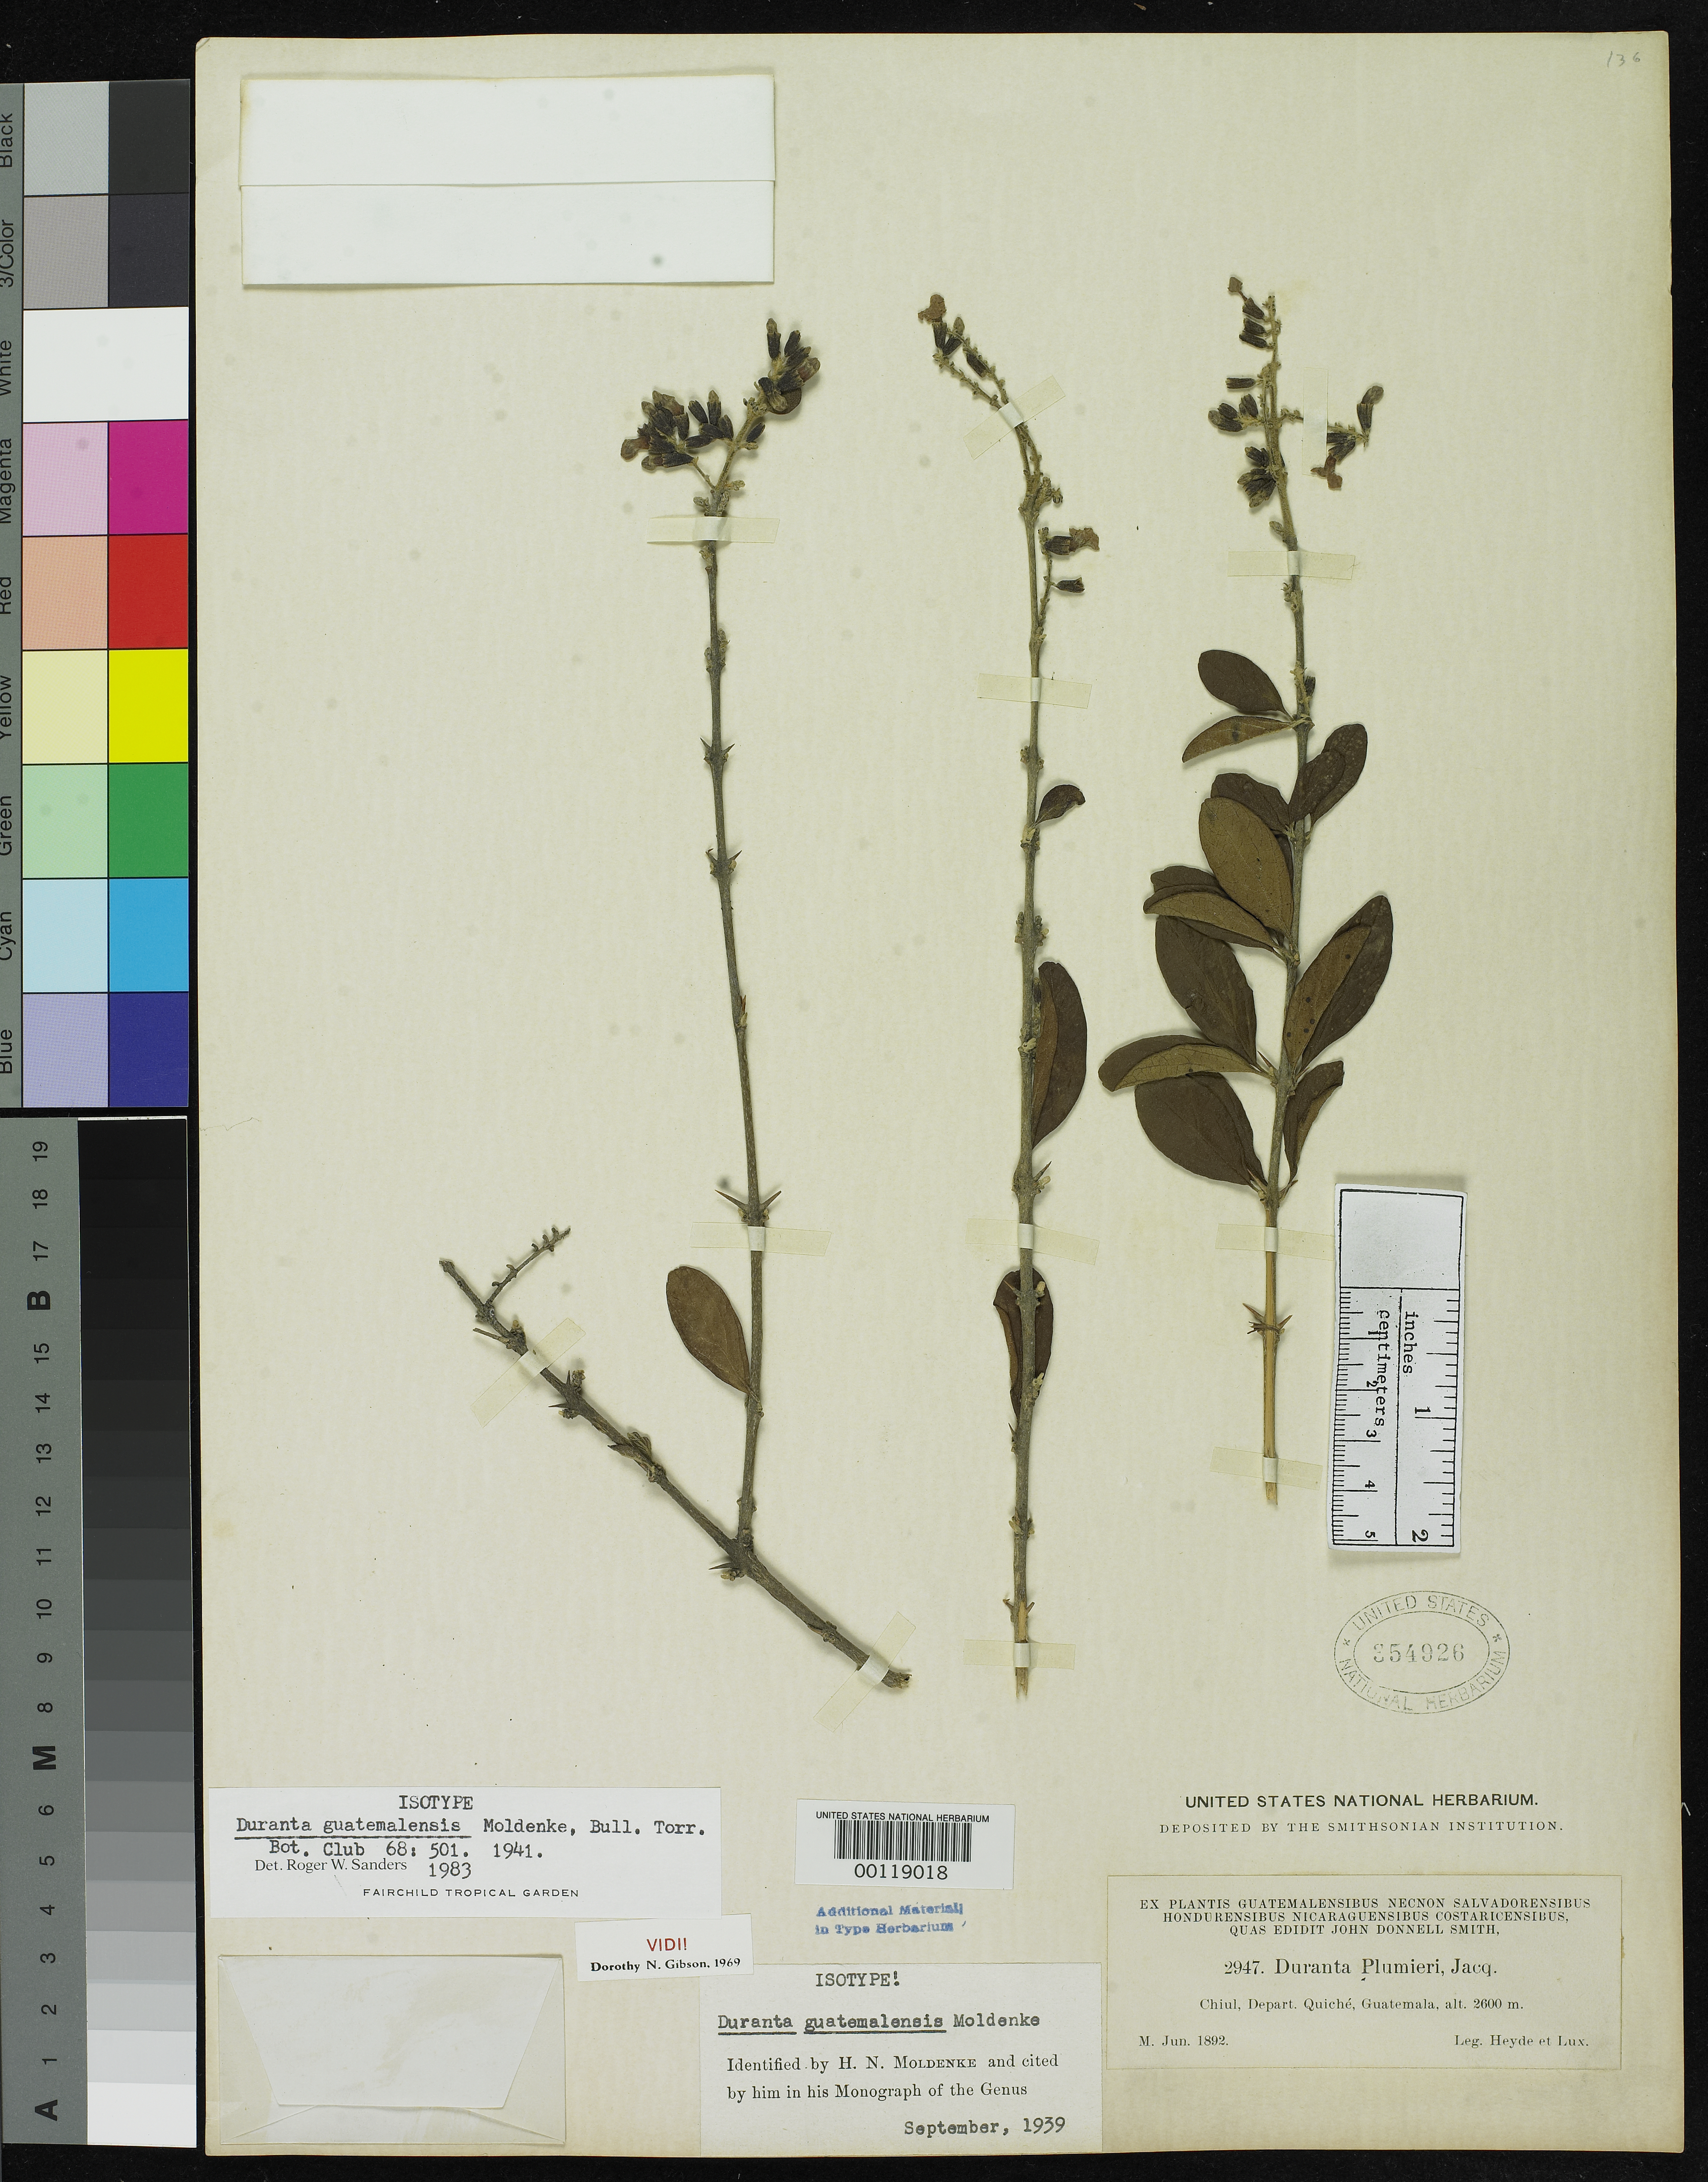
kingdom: Plantae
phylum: Tracheophyta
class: Magnoliopsida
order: Lamiales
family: Verbenaceae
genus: Duranta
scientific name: Duranta guatemalensis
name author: Moldenke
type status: Isotype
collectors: E. T. Heyde & E. Lux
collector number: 2947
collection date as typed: Jun 1892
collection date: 1892-06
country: Guatemala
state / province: El Quiché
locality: Chiul.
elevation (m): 2600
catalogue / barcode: US 354926